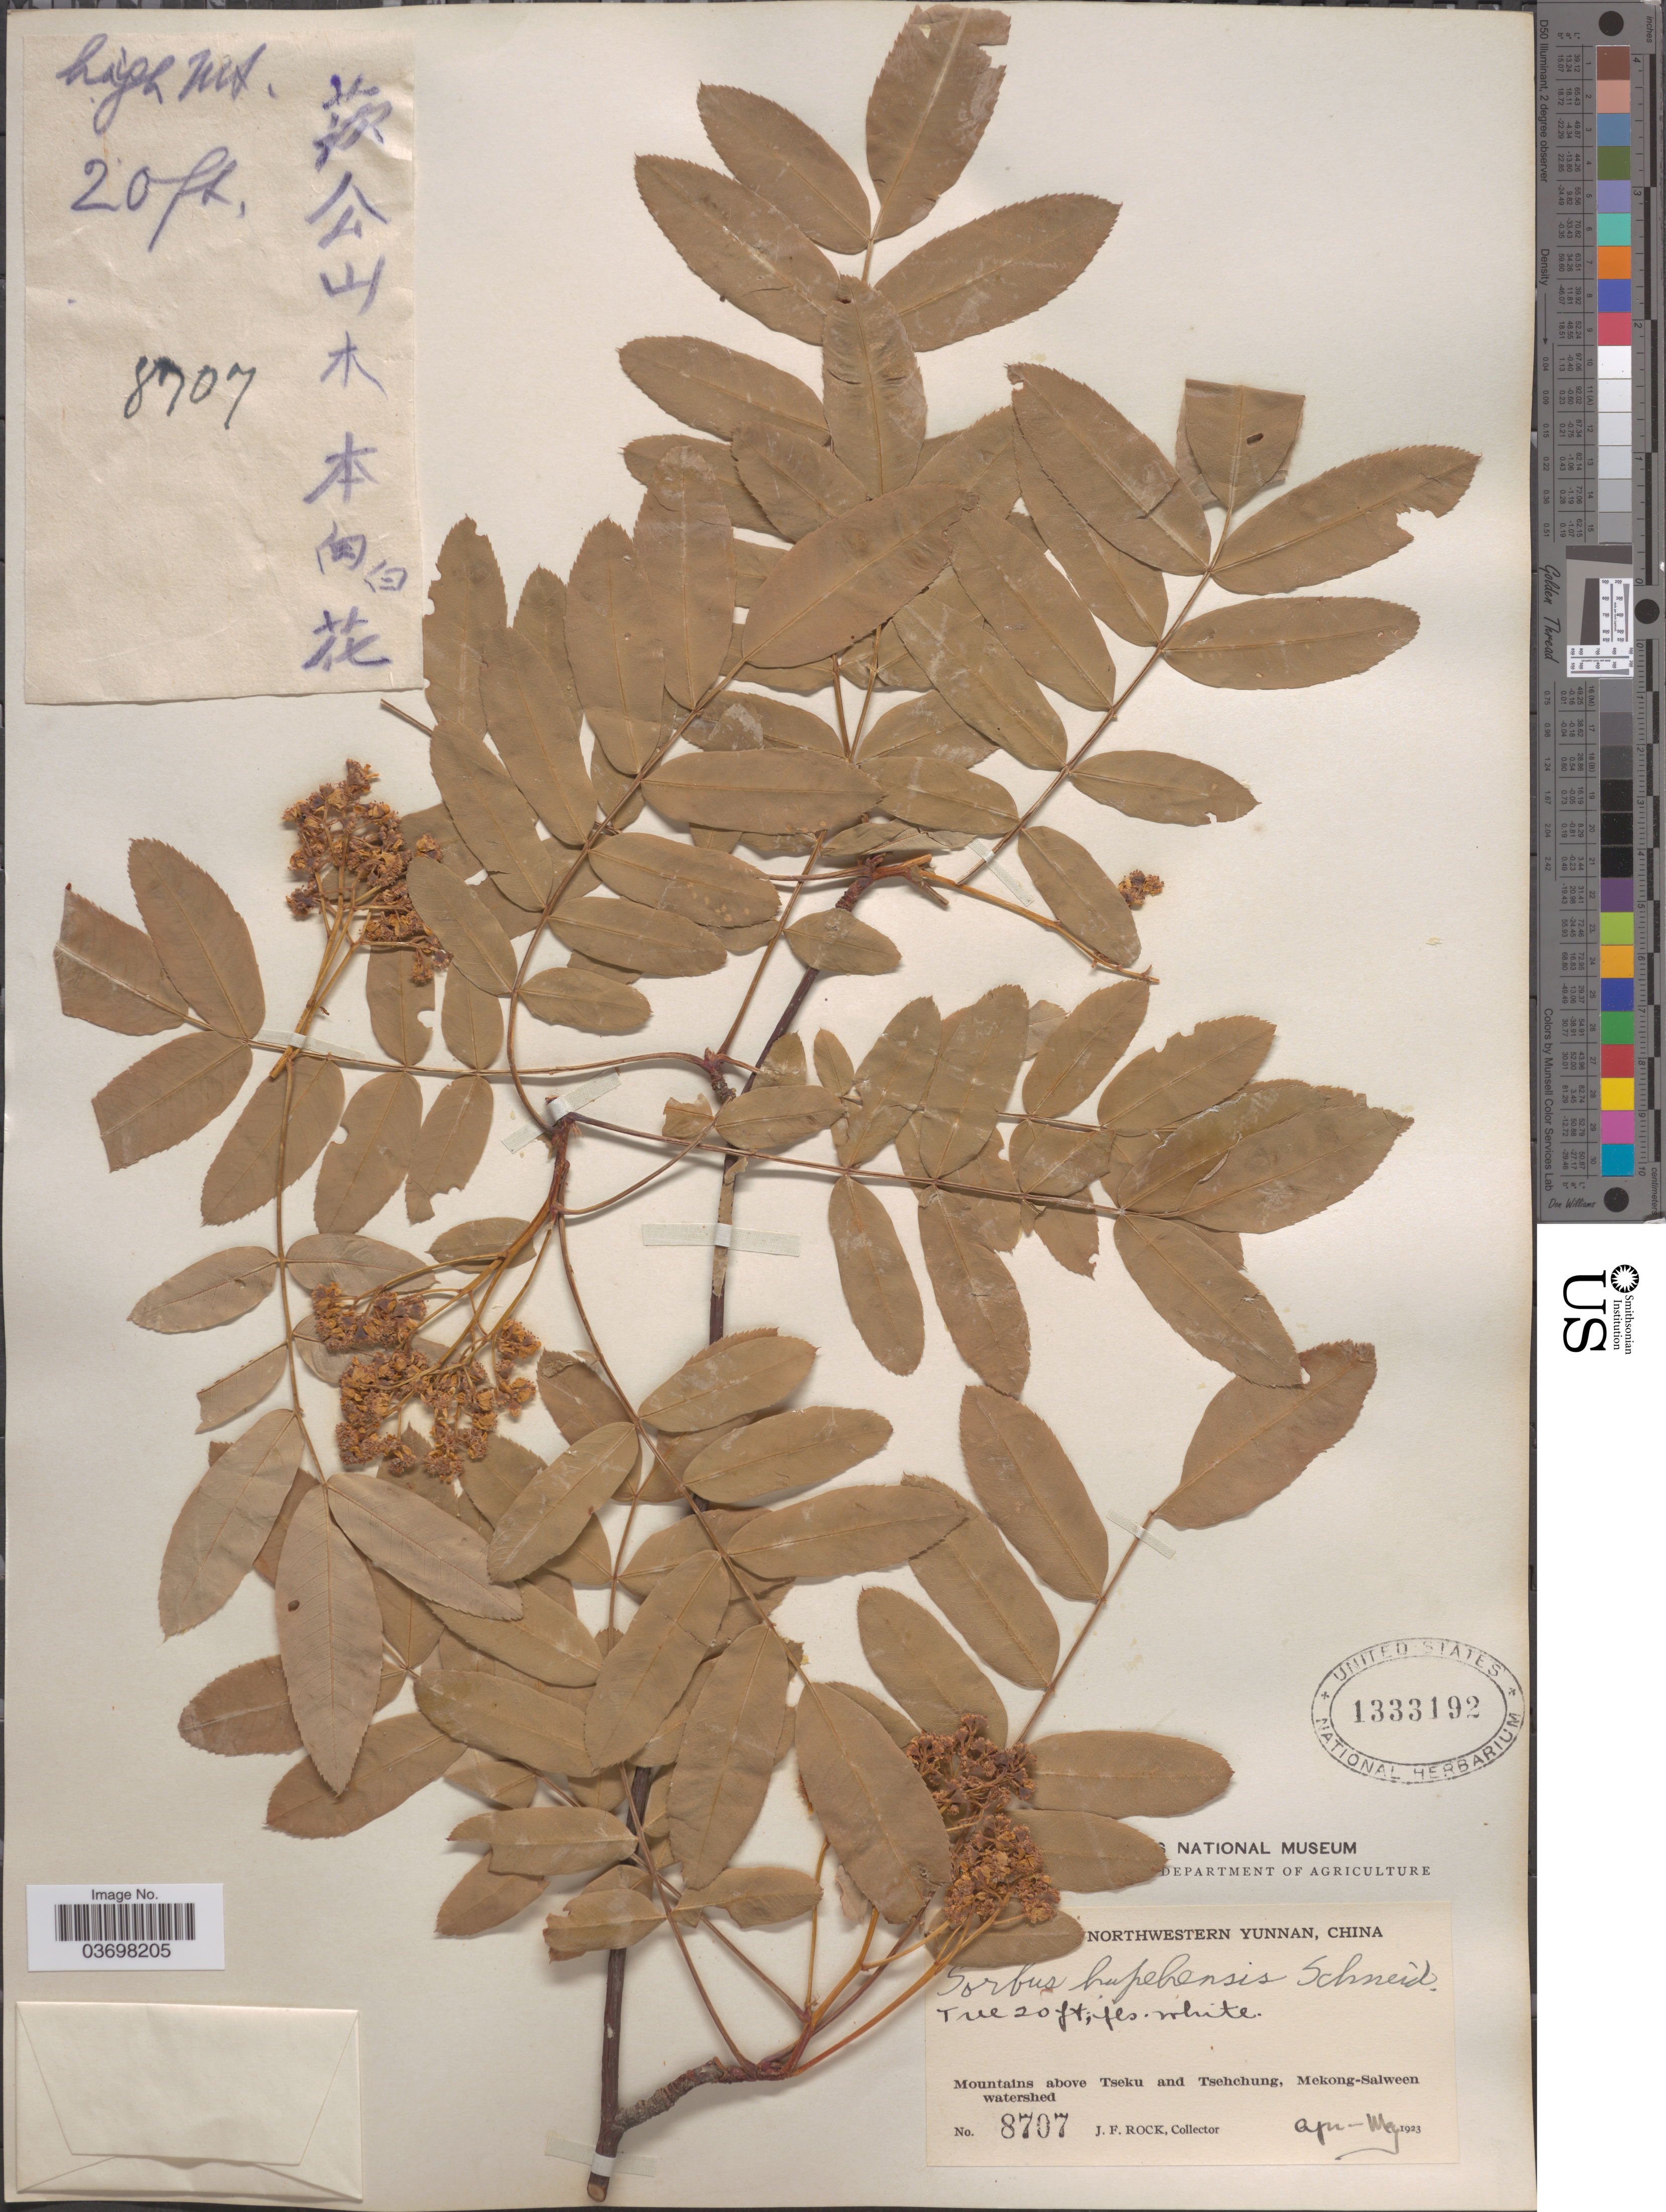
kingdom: Plantae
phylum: Tracheophyta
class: Magnoliopsida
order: Rosales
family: Rosaceae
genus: Sorbus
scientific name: Sorbus discolor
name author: hort.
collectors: J. Rock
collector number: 8707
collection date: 1923-04/1923-05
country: China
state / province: Yunnan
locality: Northwestern Yunnan. Mountains above Tseku and Tsehchung, Mekong-Salween watershed.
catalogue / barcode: US 1333192